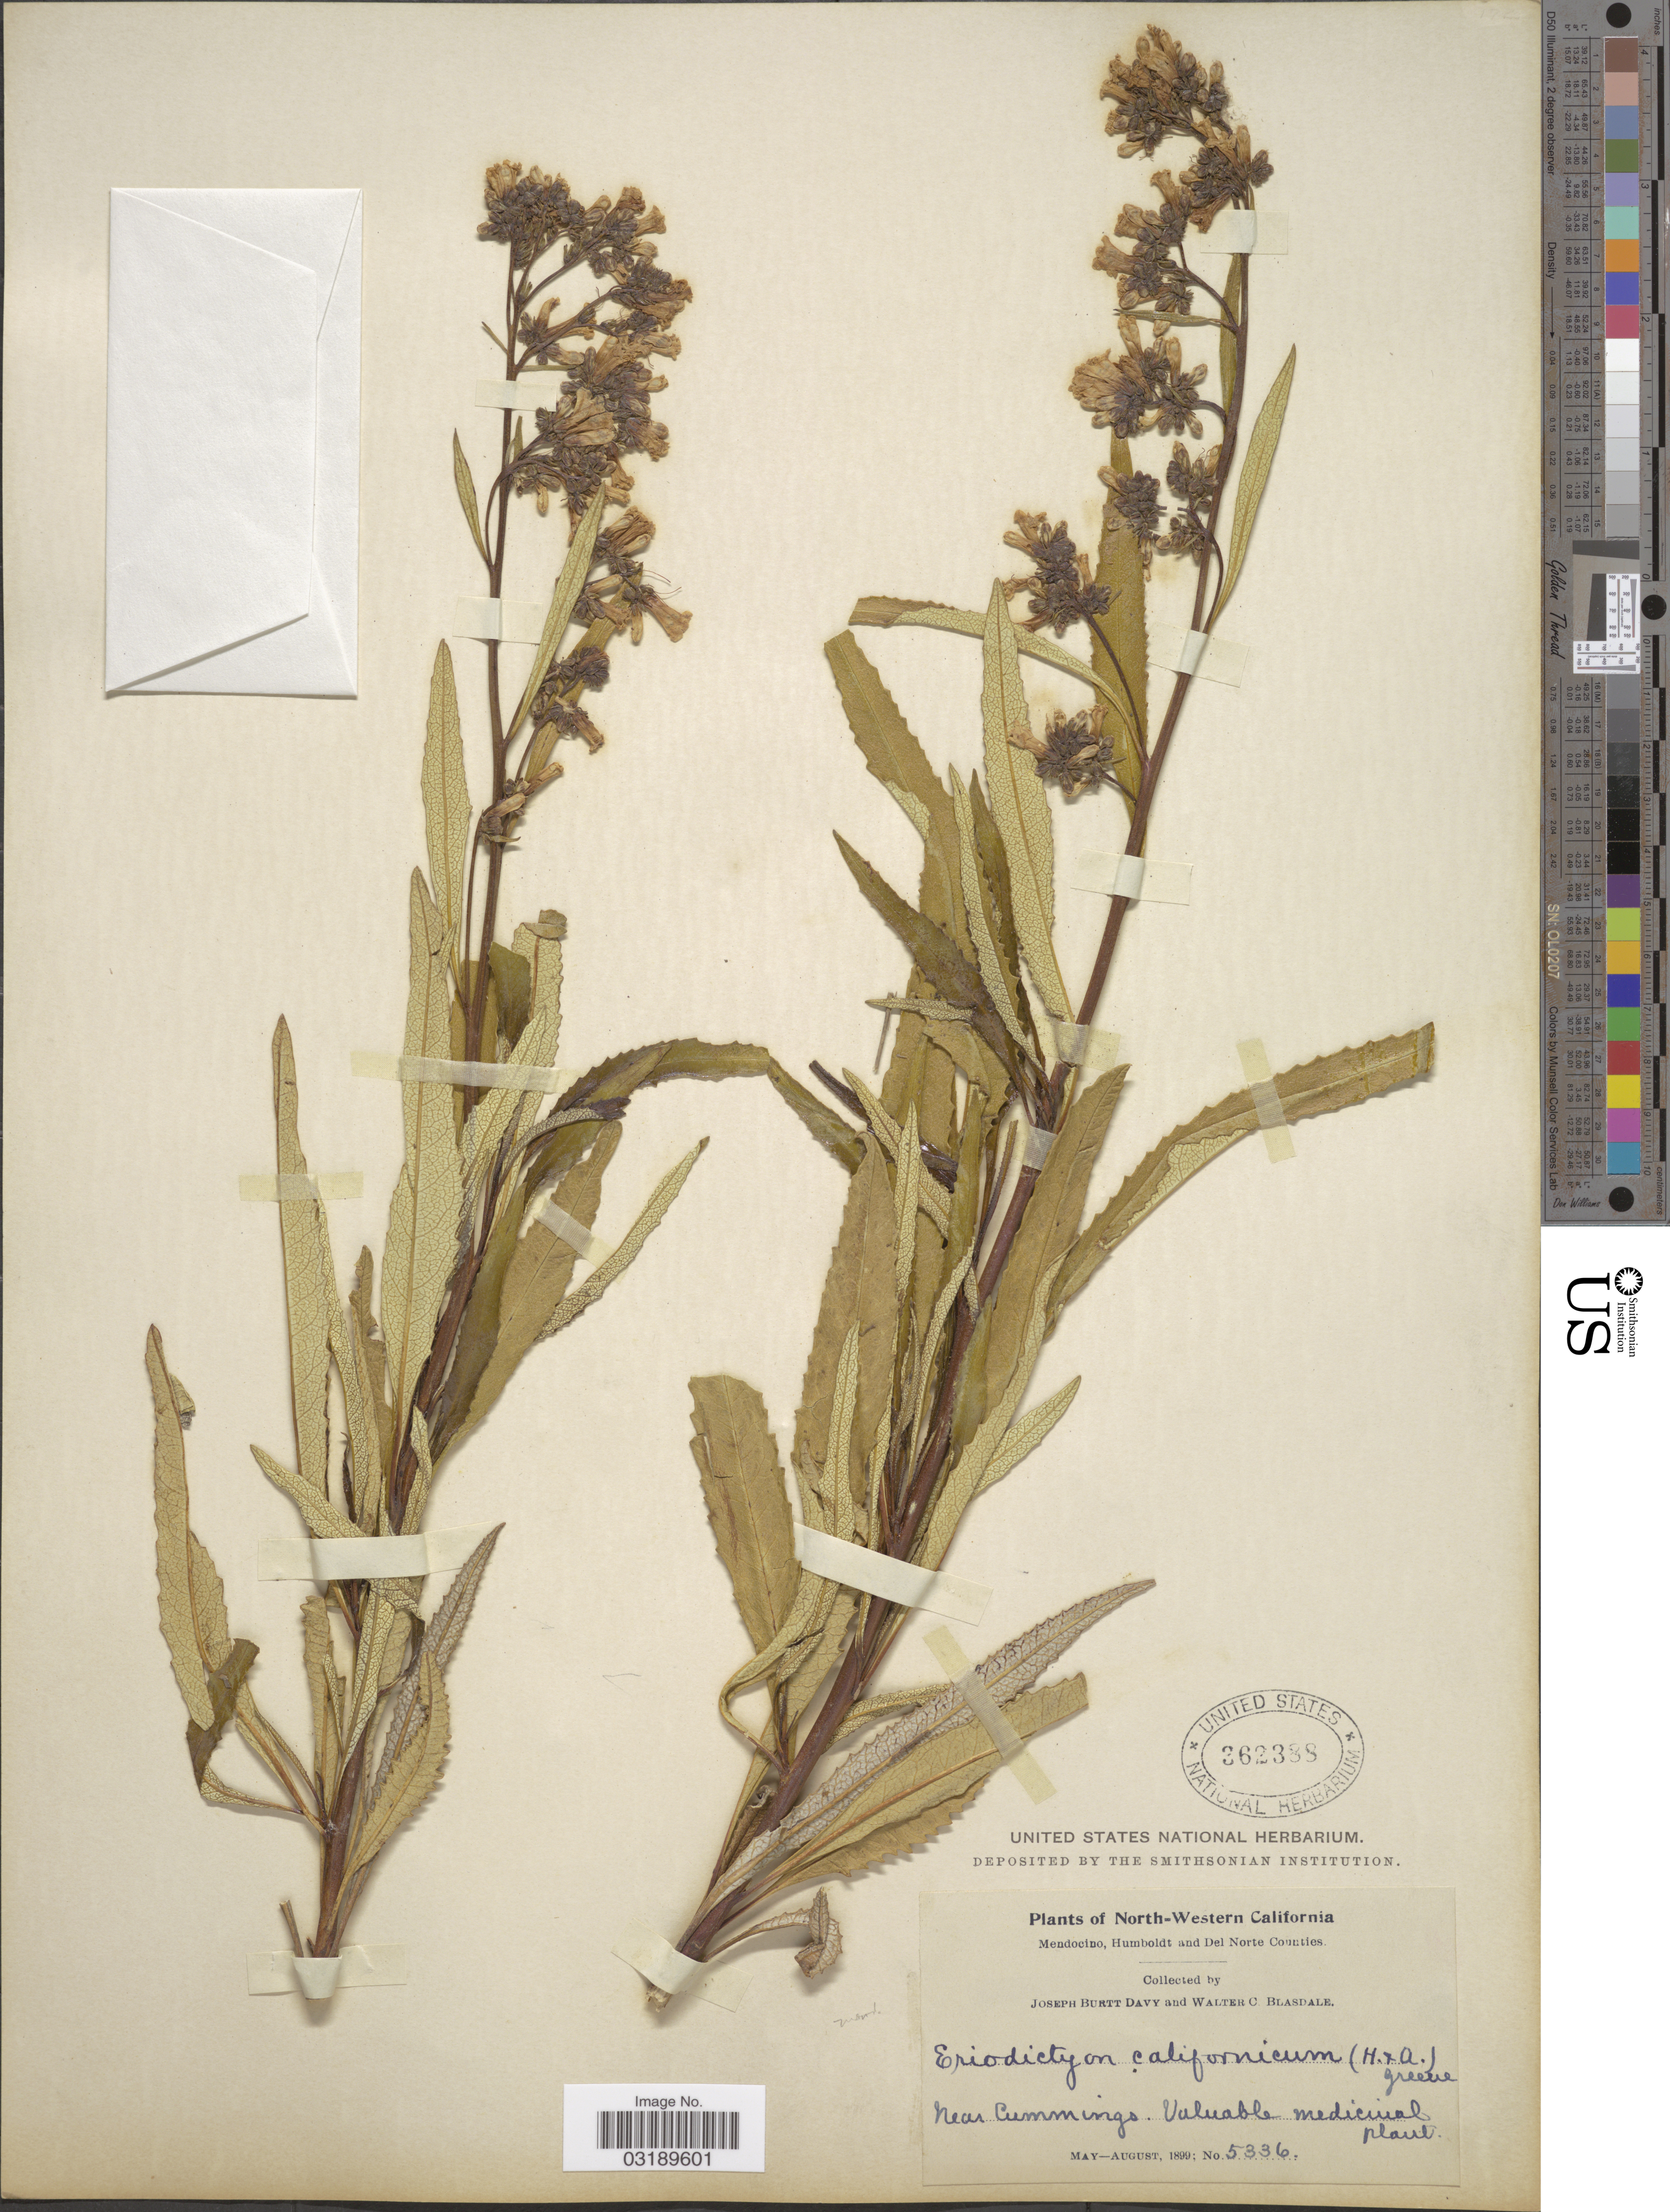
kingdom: Plantae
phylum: Tracheophyta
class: Magnoliopsida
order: Boraginales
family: Namaceae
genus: Eriodictyon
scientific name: Eriodictyon californicum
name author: (Hook. & Arn.) Torr.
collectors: J. Burtt Davy & W. Blasdale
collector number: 5336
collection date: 1899-05/1899-08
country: United States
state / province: California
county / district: Mendocino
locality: North-Western California. Mendocino, Humboldt and Del Norte Counties. Near Cummings.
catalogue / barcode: US 362388